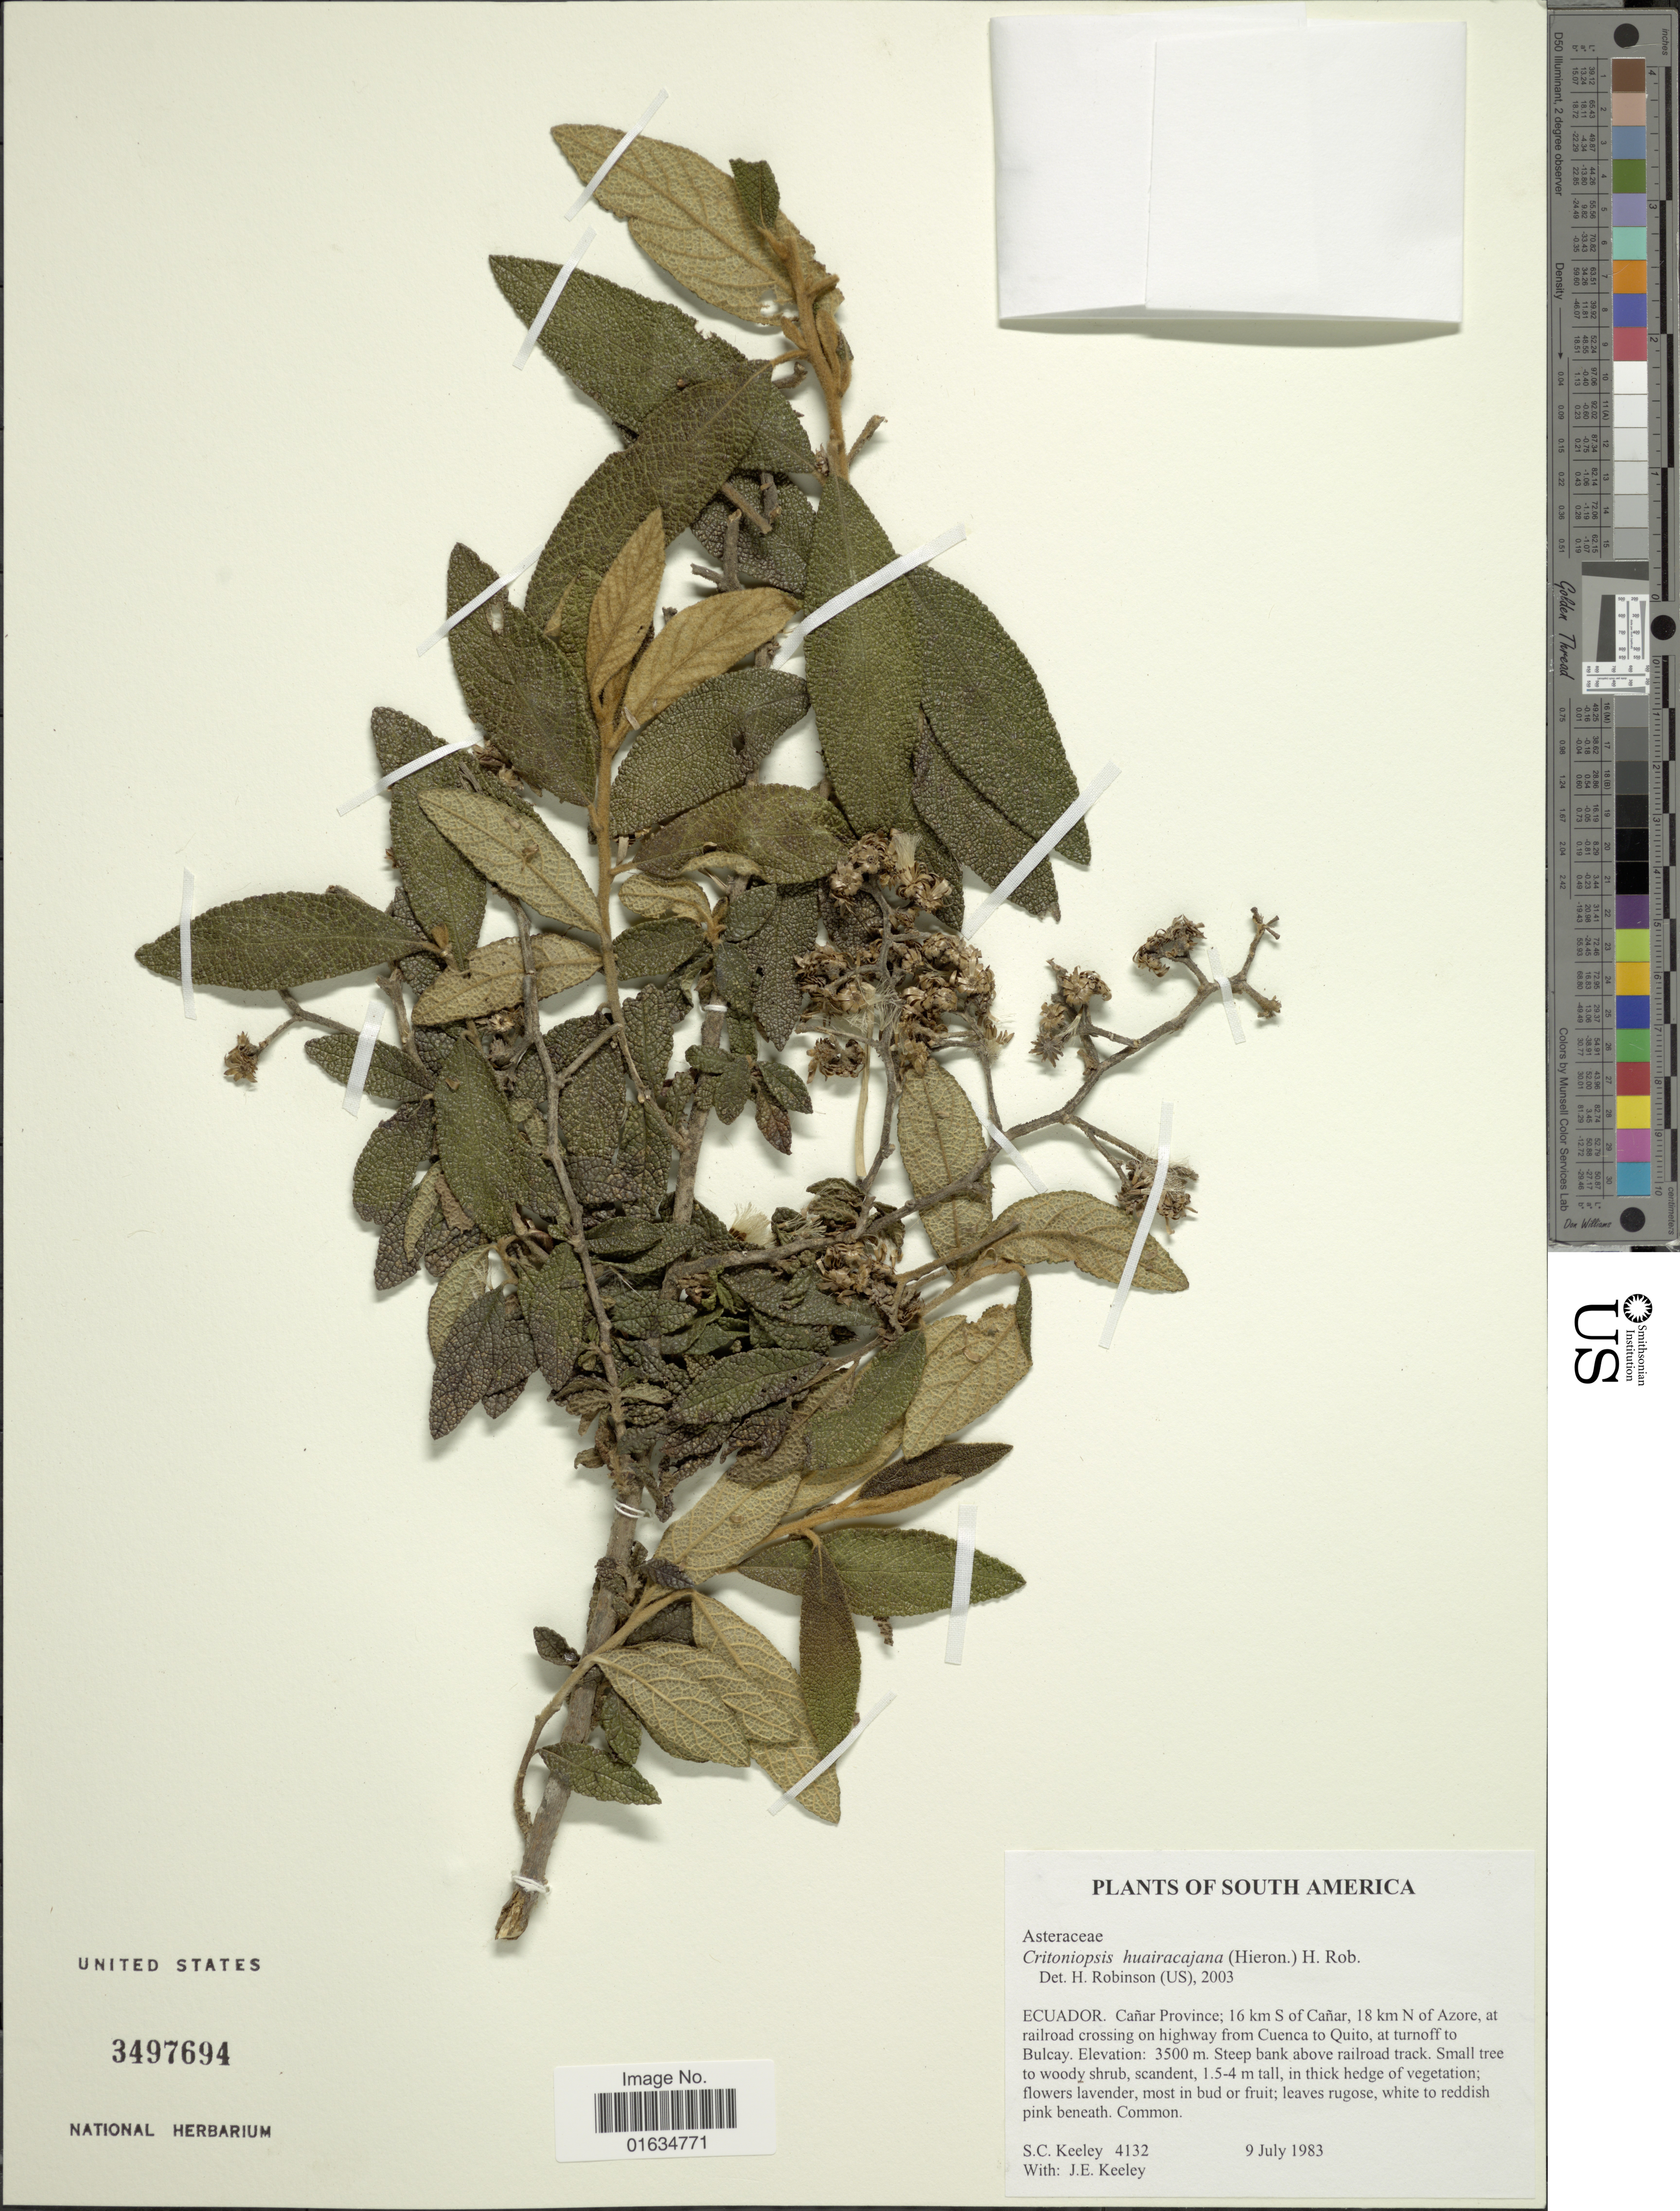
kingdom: Plantae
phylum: Tracheophyta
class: Magnoliopsida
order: Asterales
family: Asteraceae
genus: Critoniopsis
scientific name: Critoniopsis huairacajana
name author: (Hieron.) H. Rob.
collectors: S. C. Keeley & J. E. Keeley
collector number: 4132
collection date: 1983-07-09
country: Ecuador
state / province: Cañar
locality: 16 km S of Cañar, 18 km N of Azore, at railroad crossing on highway from Cuenca to Quito, at turnoff to Bulcay, steep bank above railroad track.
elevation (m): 3500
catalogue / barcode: US 3497694